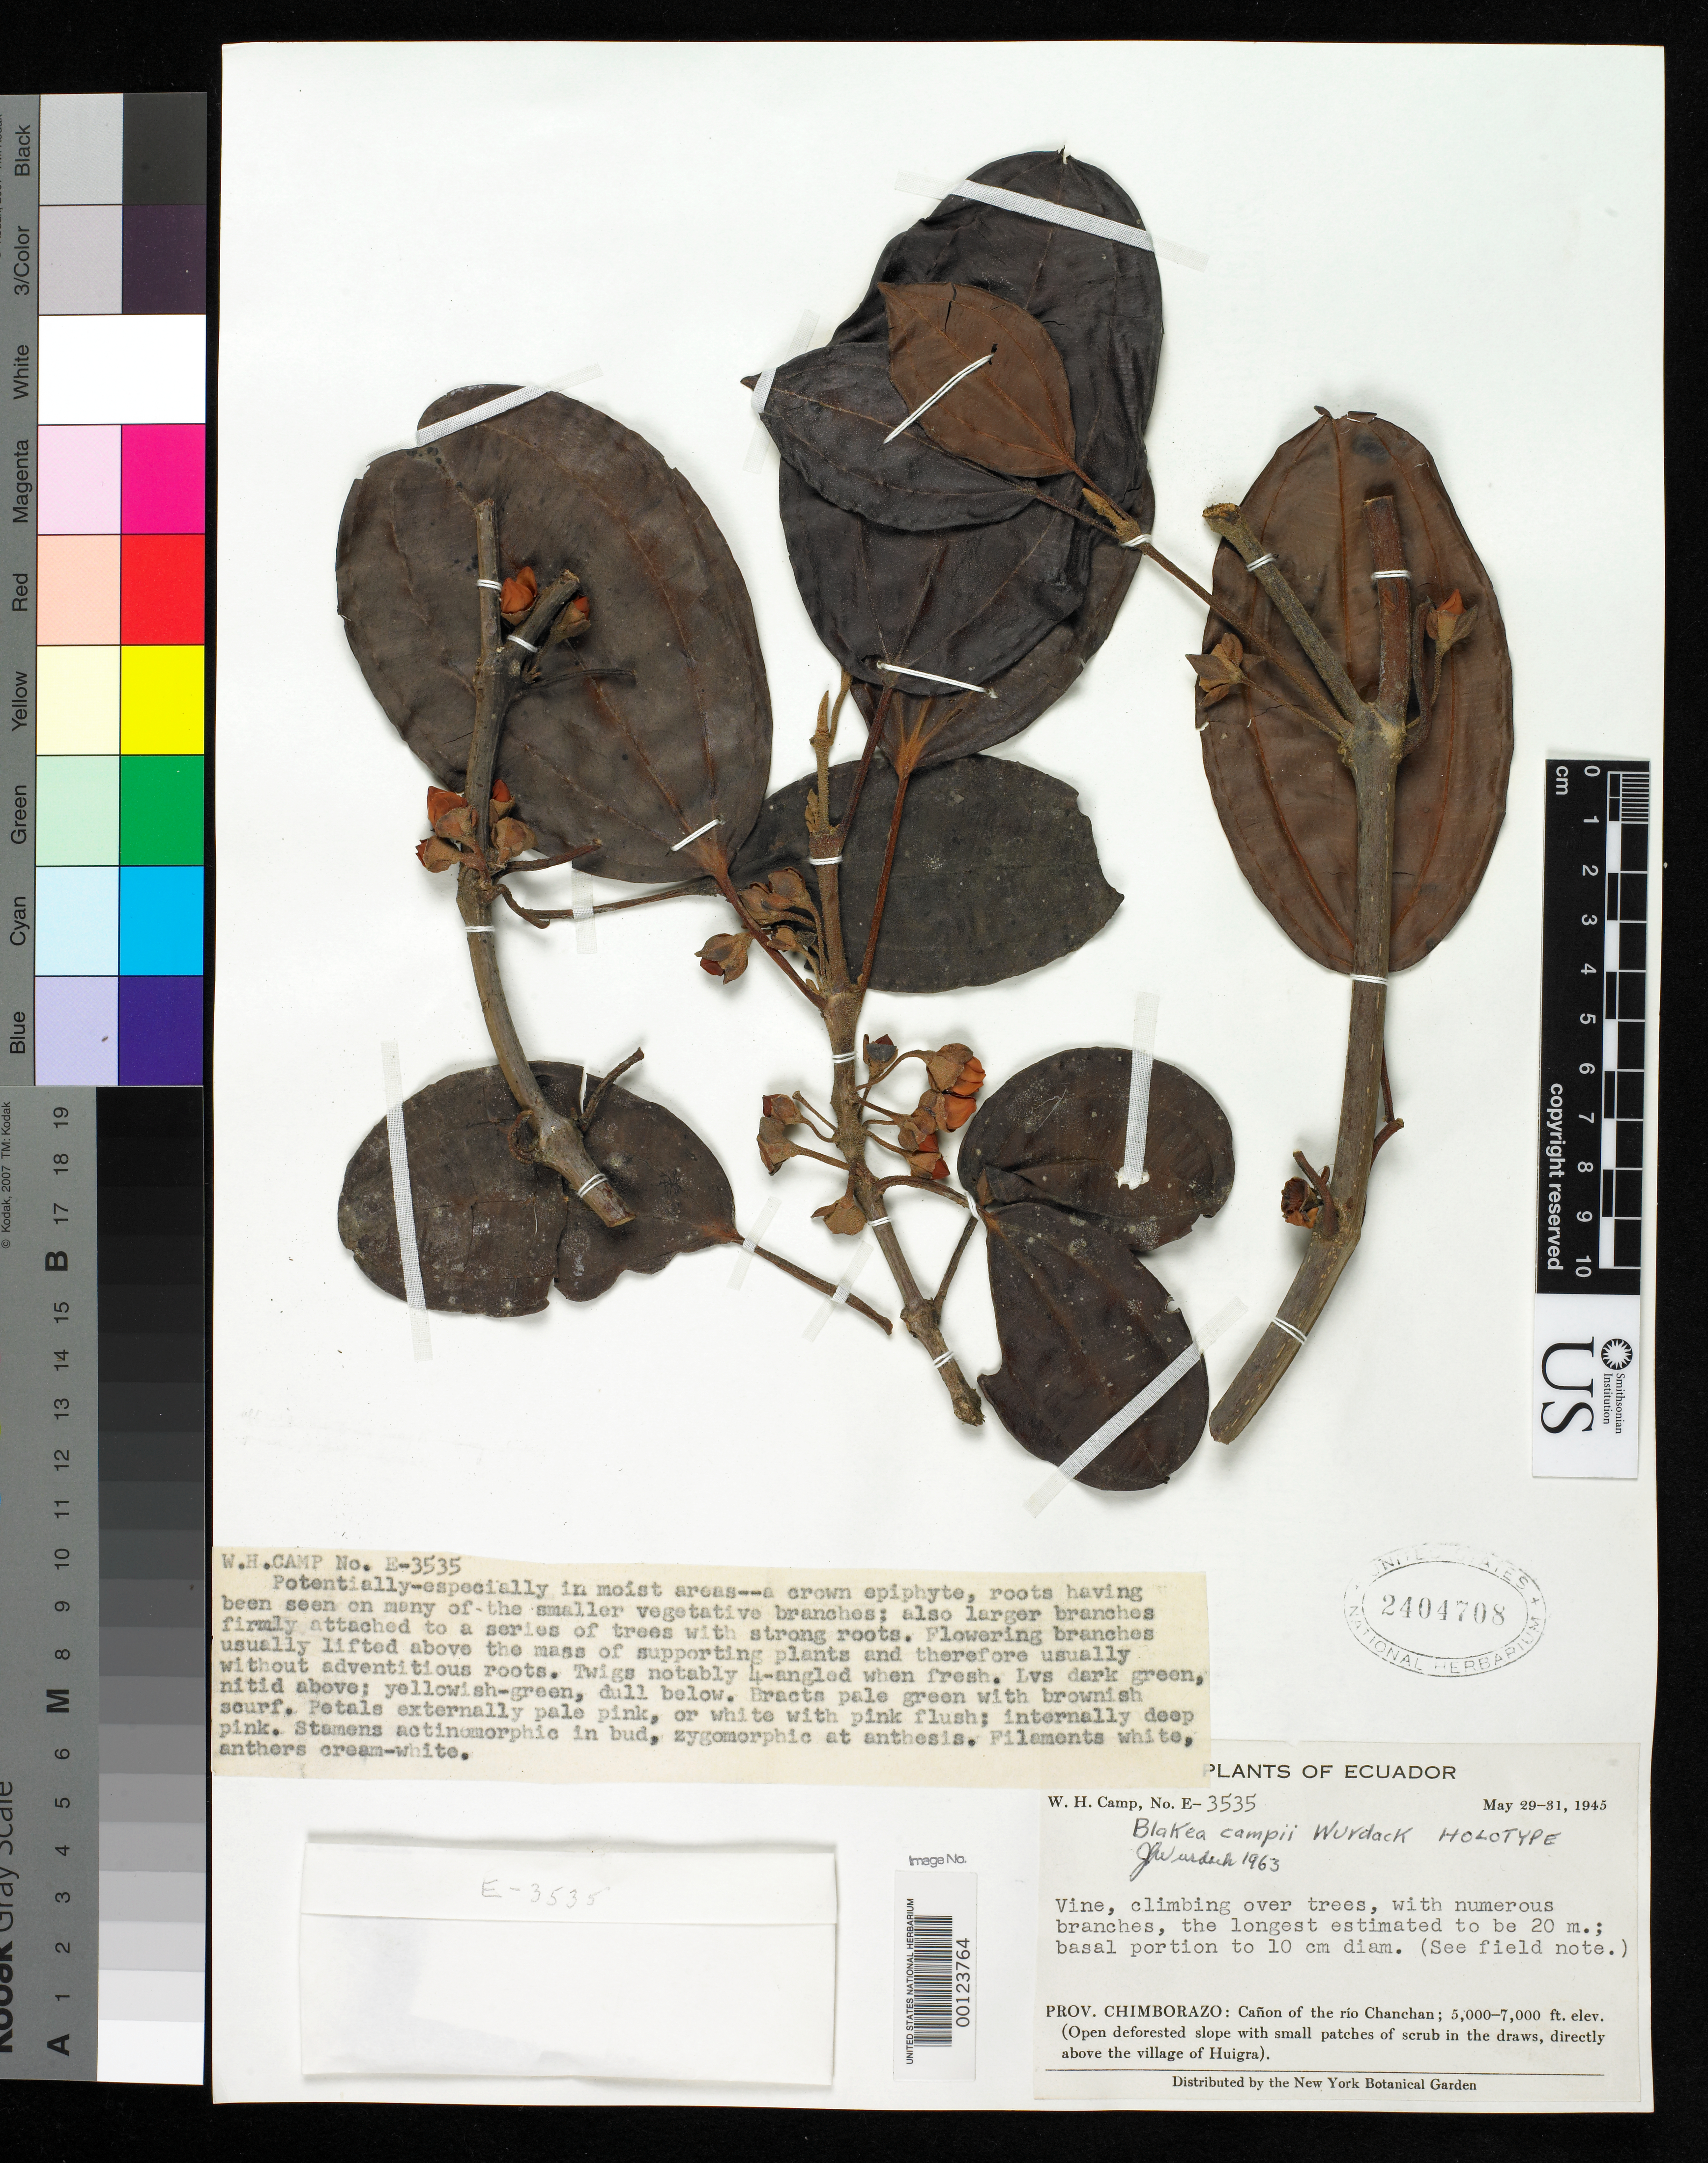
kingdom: Plantae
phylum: Tracheophyta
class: Magnoliopsida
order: Myrtales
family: Melastomataceae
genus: Blakea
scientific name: Blakea campii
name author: Wurdack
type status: Holotype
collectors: W. H. Camp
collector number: E-3535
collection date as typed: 29 May 1945 to 31 May 1945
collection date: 1945-05-29/1945-05-31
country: Ecuador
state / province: Chimborazo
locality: Huigra.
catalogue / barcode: US 2404708